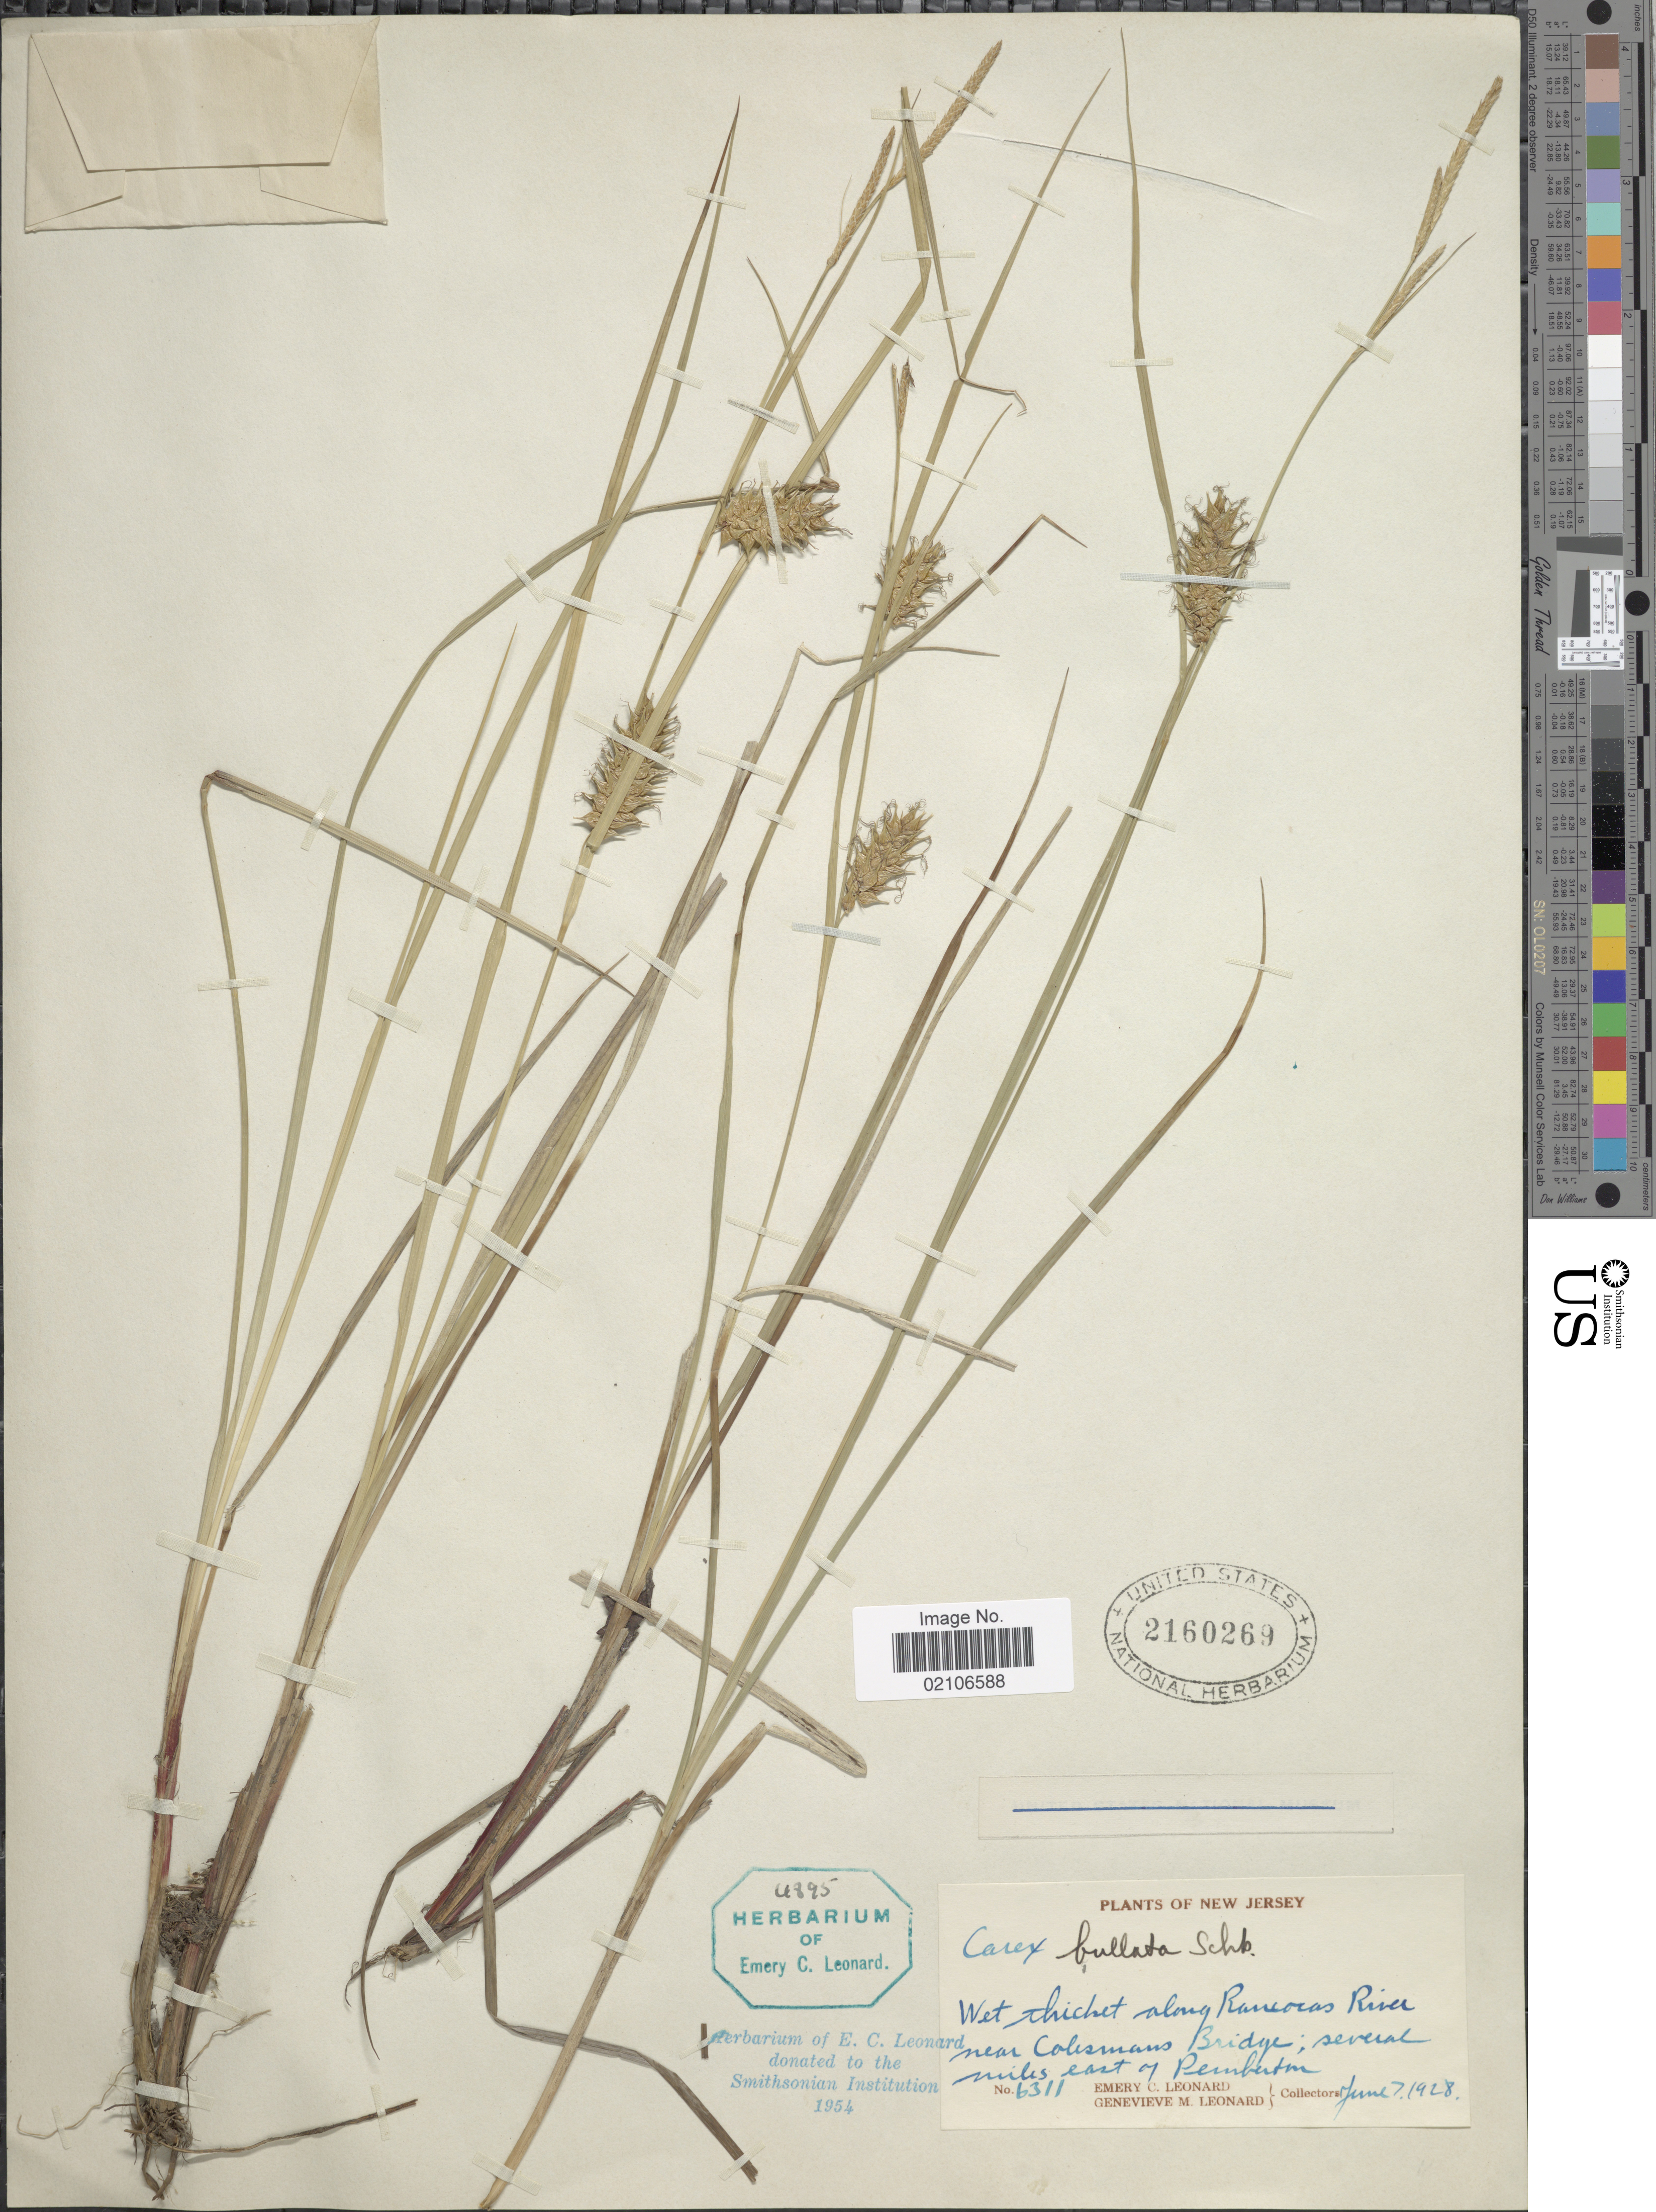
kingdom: Plantae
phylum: Tracheophyta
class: Liliopsida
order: Poales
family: Cyperaceae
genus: Carex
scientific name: Carex bullata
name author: Schkuhr ex Willd.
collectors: E. C. Leonard & G. M. Leonard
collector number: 6311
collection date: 1928-06-07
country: United States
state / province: New Jersey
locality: Wet thicket along Rancocas River near Colesmans bridge; several miles east of Pemberton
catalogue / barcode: US 2160269